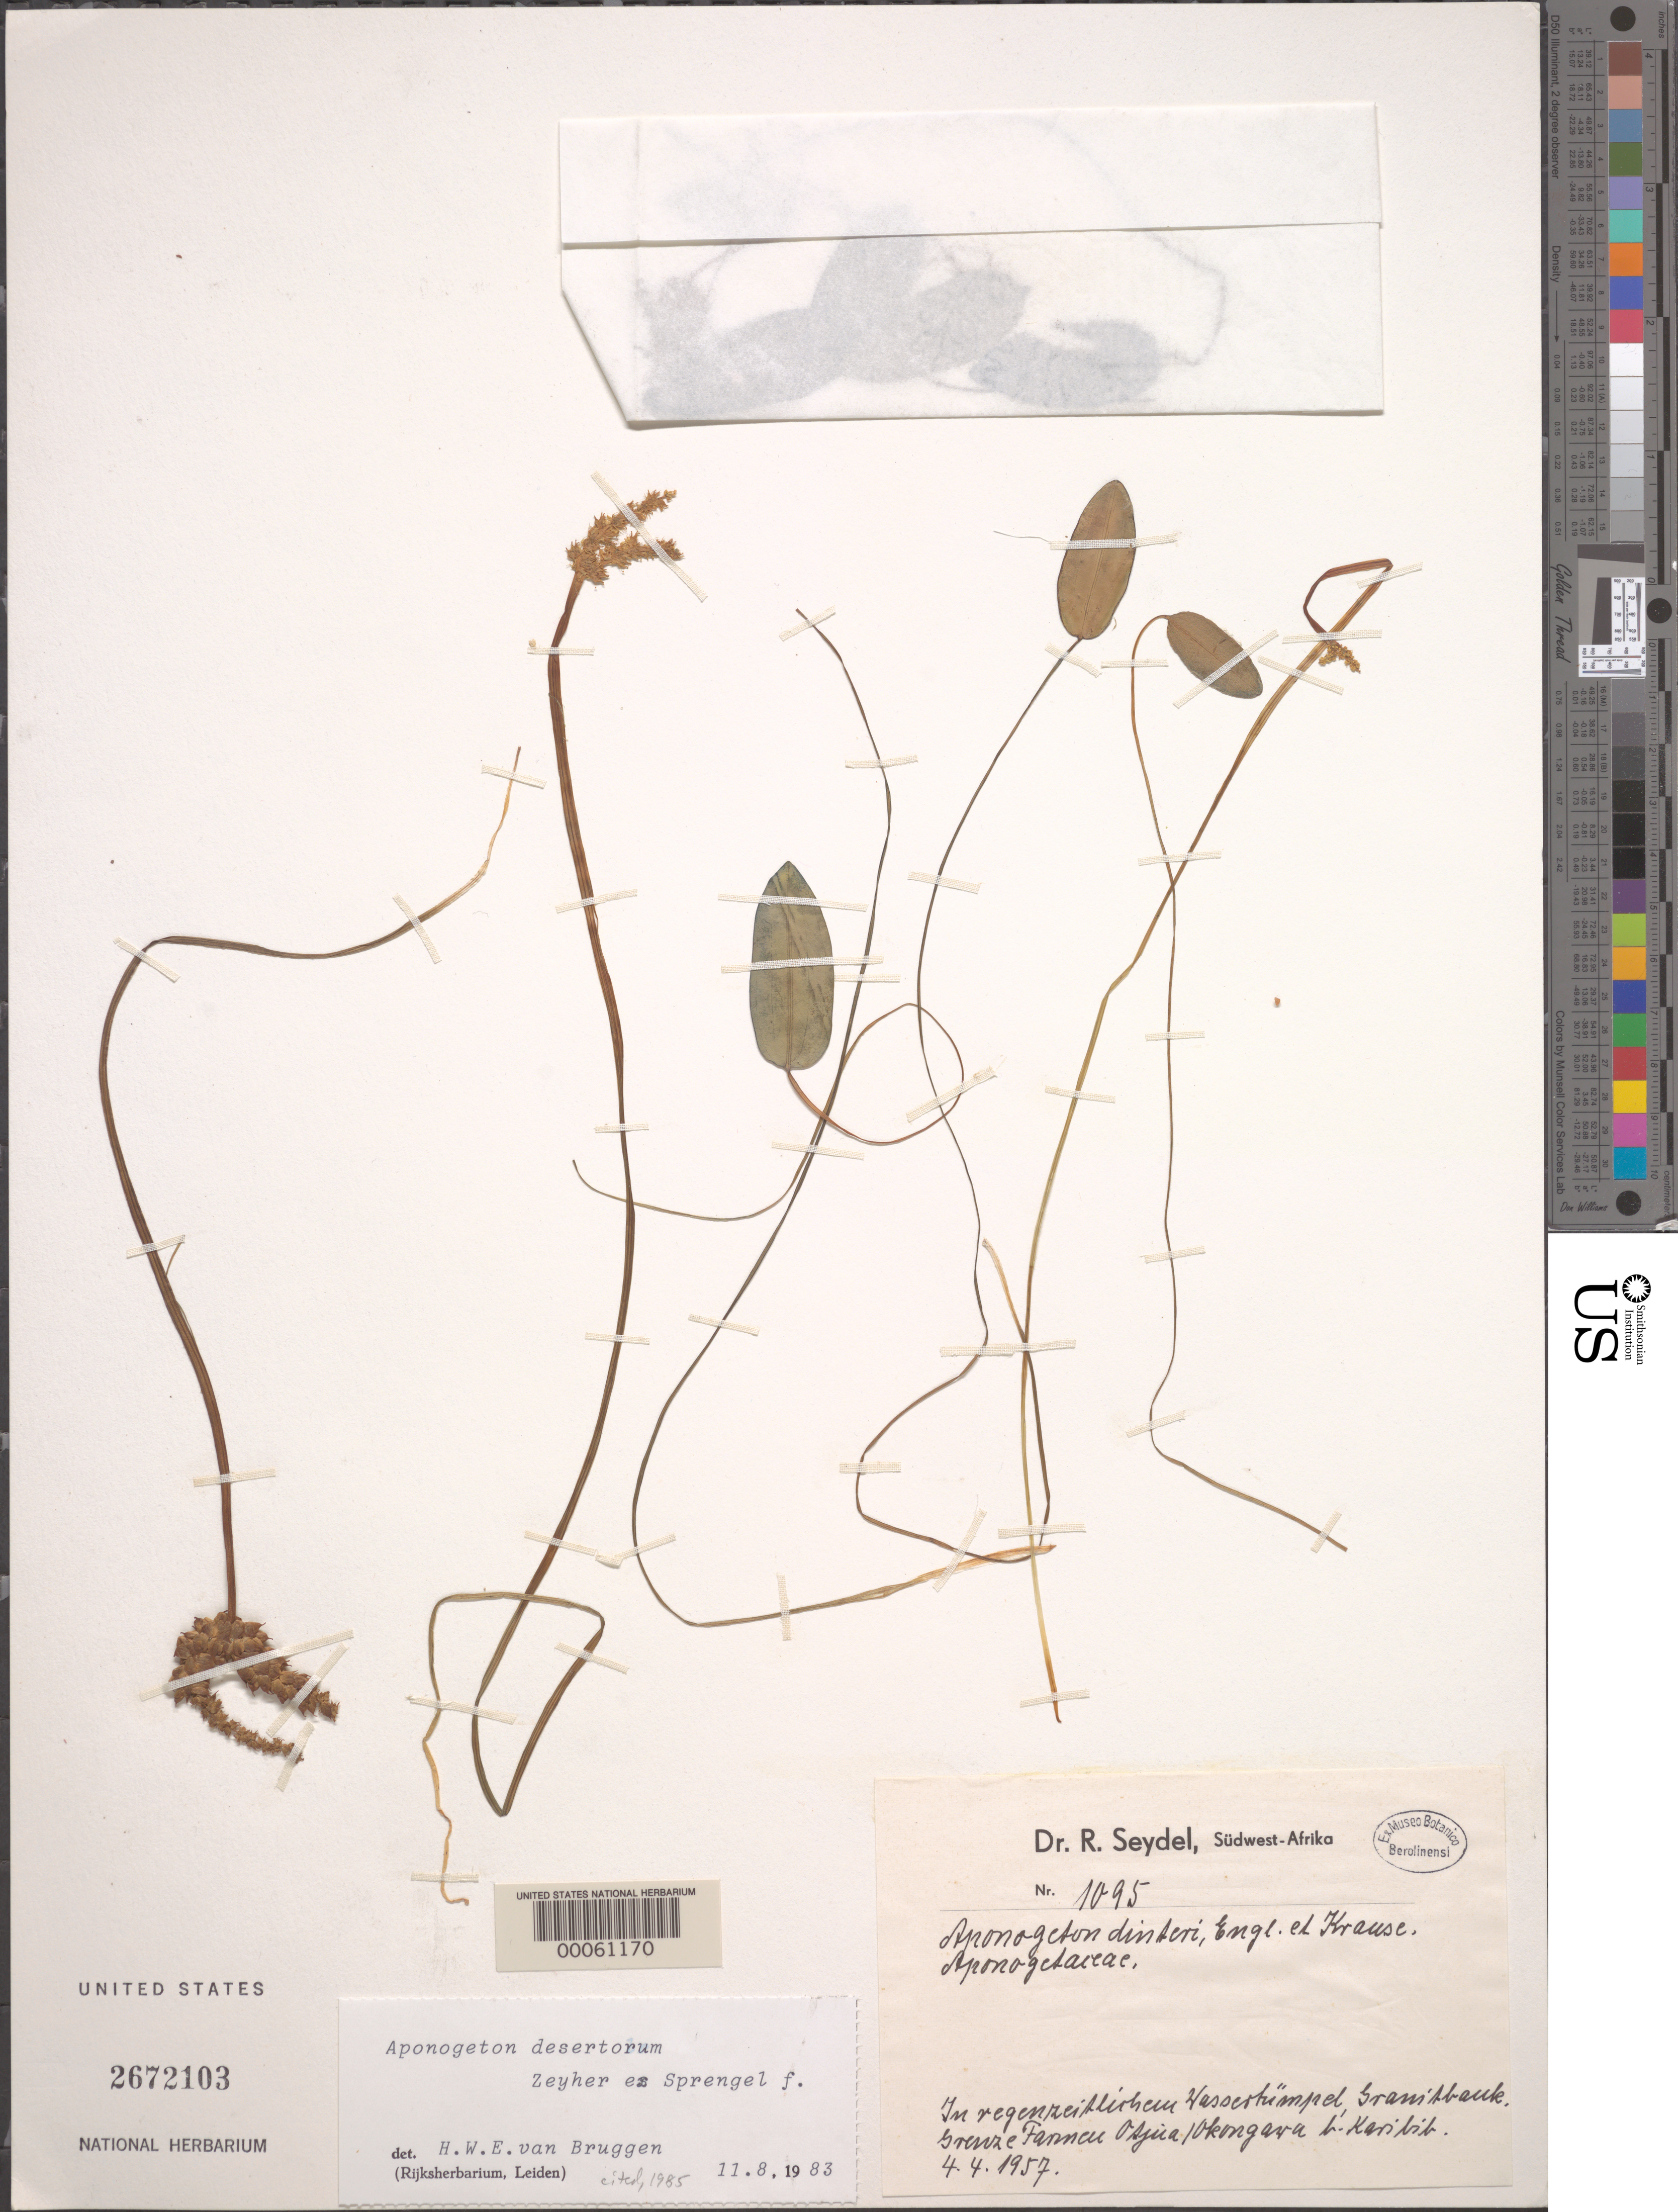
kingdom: Plantae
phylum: Tracheophyta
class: Liliopsida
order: Alismatales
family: Aponogetonaceae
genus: Aponogeton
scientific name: Aponogeton desertorum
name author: Zeyh. ex A. Spreng.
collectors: R. Seydel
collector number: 1095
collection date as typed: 04 Apr 1957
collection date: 1957-04-04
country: Namibia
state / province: Erongo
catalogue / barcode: US 2672103